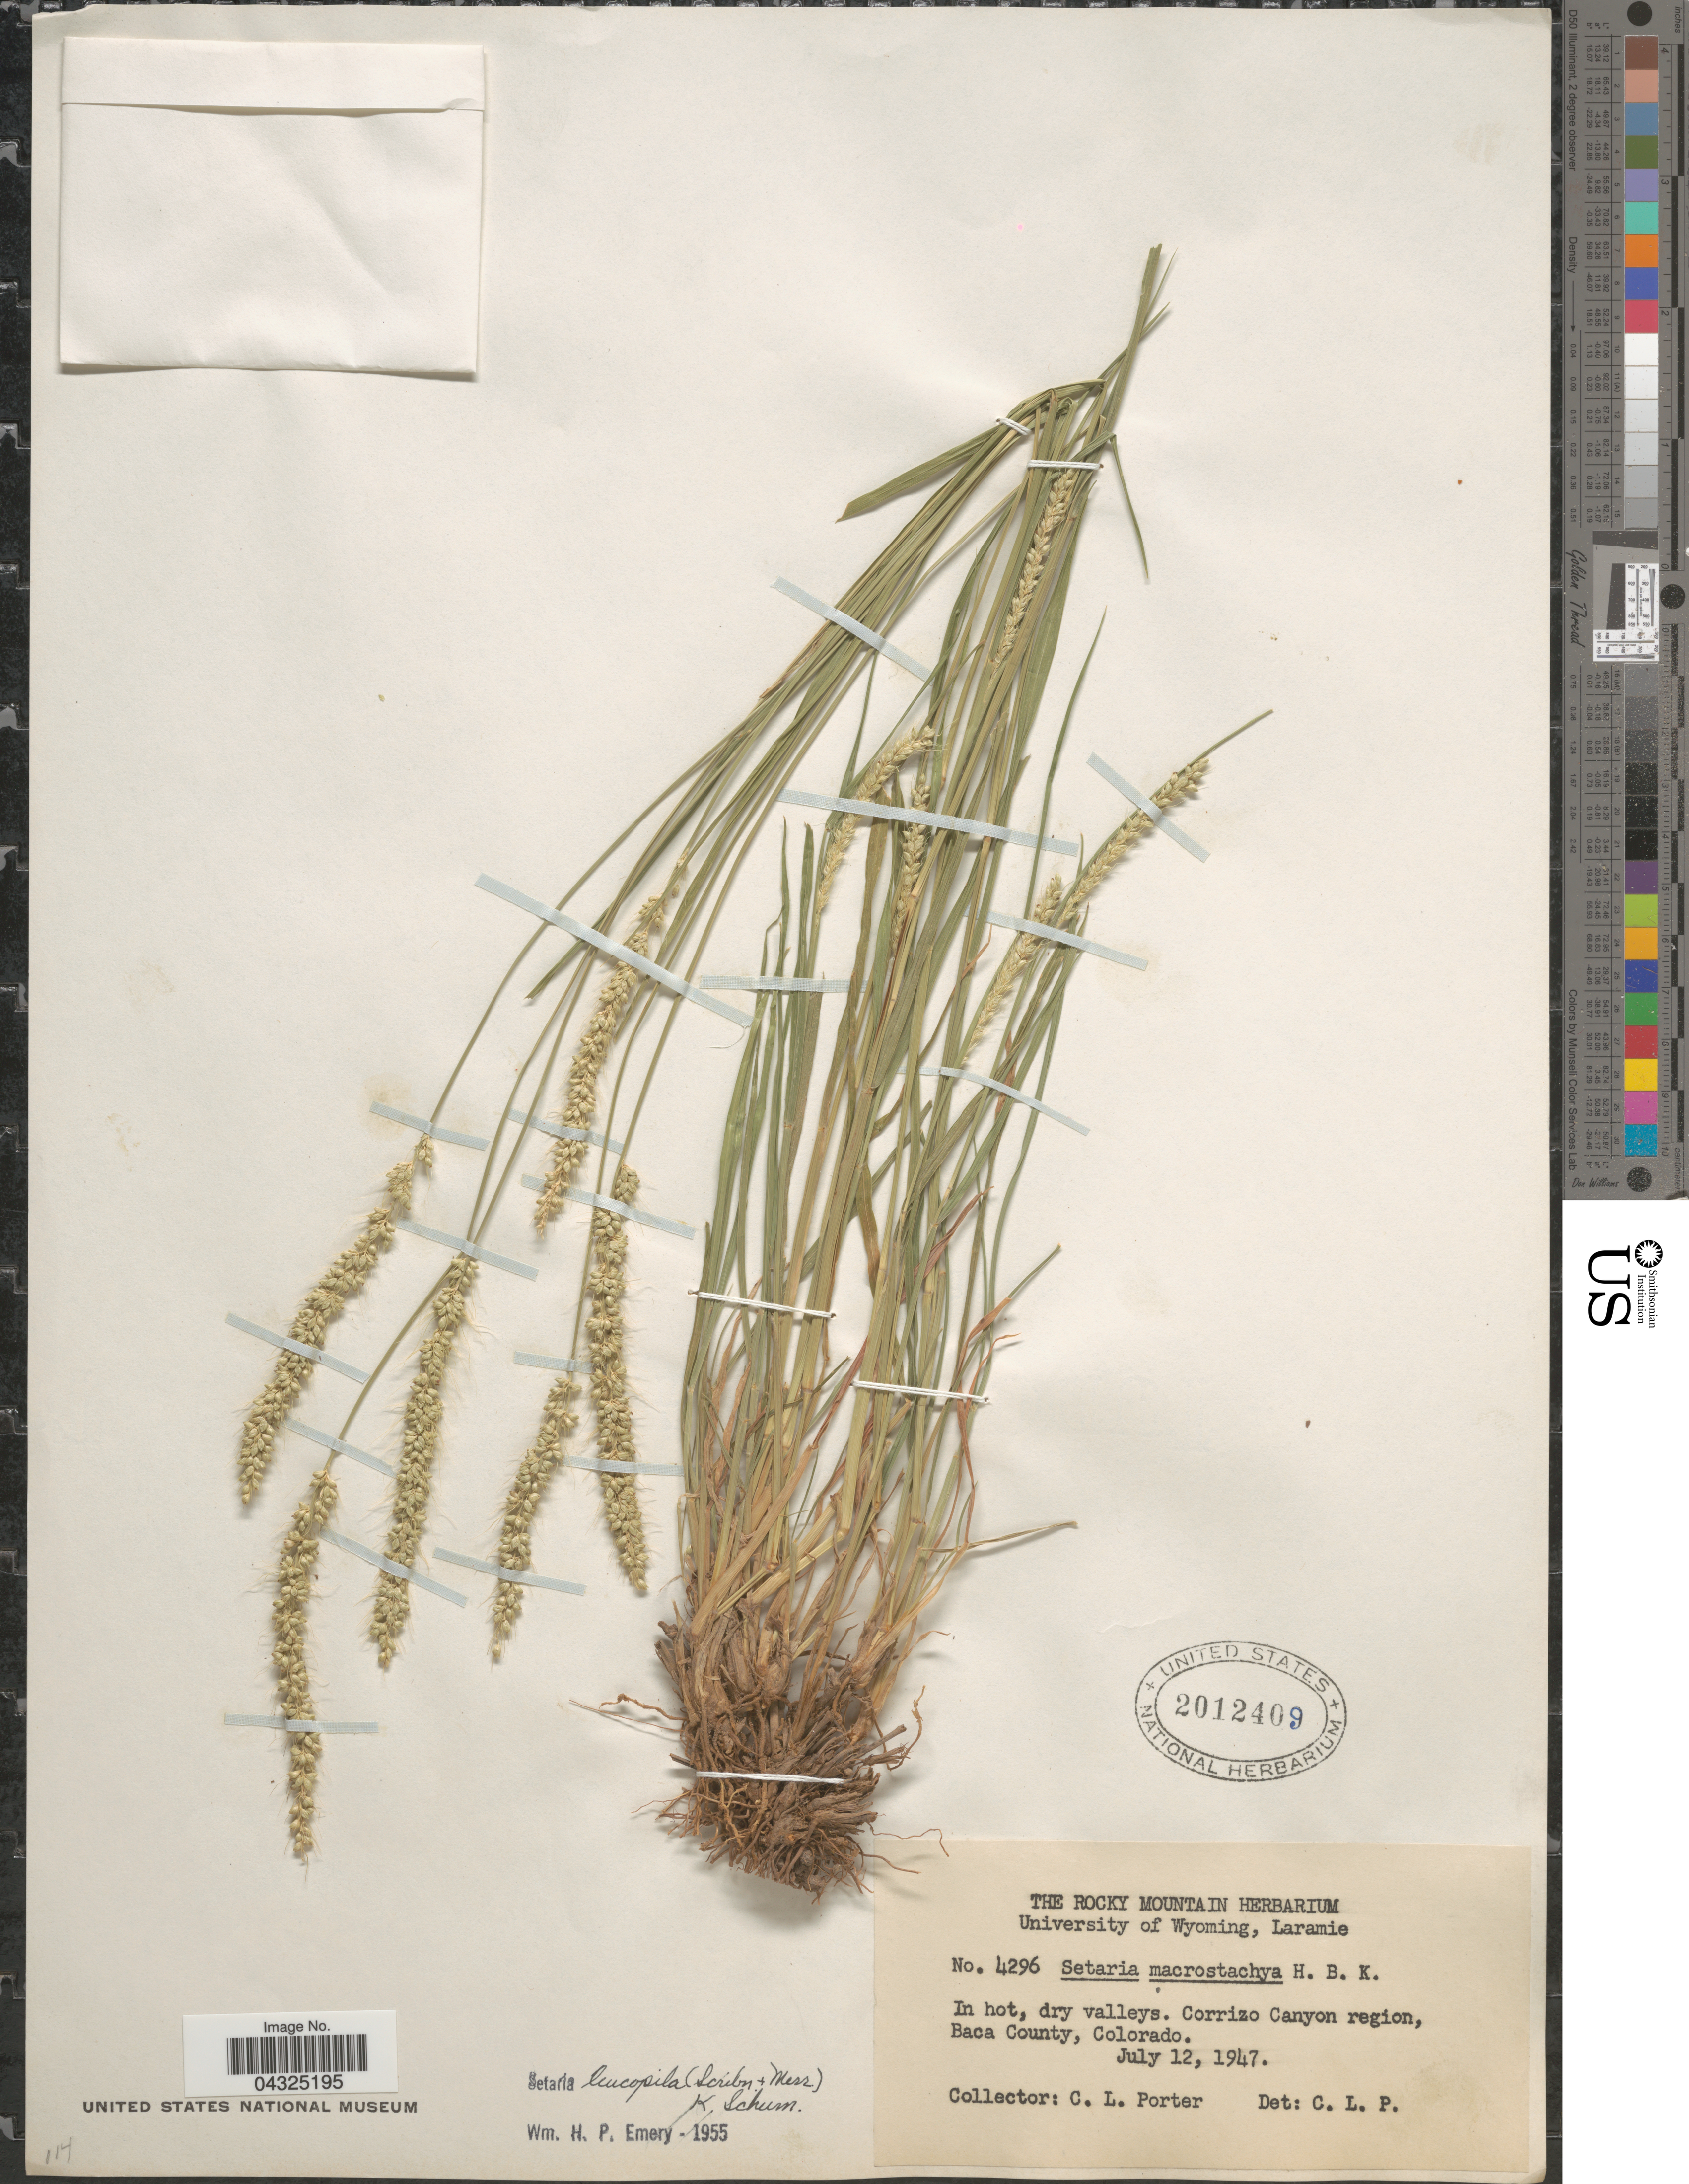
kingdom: Plantae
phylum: Tracheophyta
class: Liliopsida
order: Poales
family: Poaceae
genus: Setaria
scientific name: Setaria leucopila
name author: (Scribn. & Merr.) K. Schum.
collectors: C. L. Porter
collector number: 4296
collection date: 1947-07-12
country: United States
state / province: Colorado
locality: In hot, dry valleys. Corrizo Canyon region, Baca County.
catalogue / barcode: US 2012409